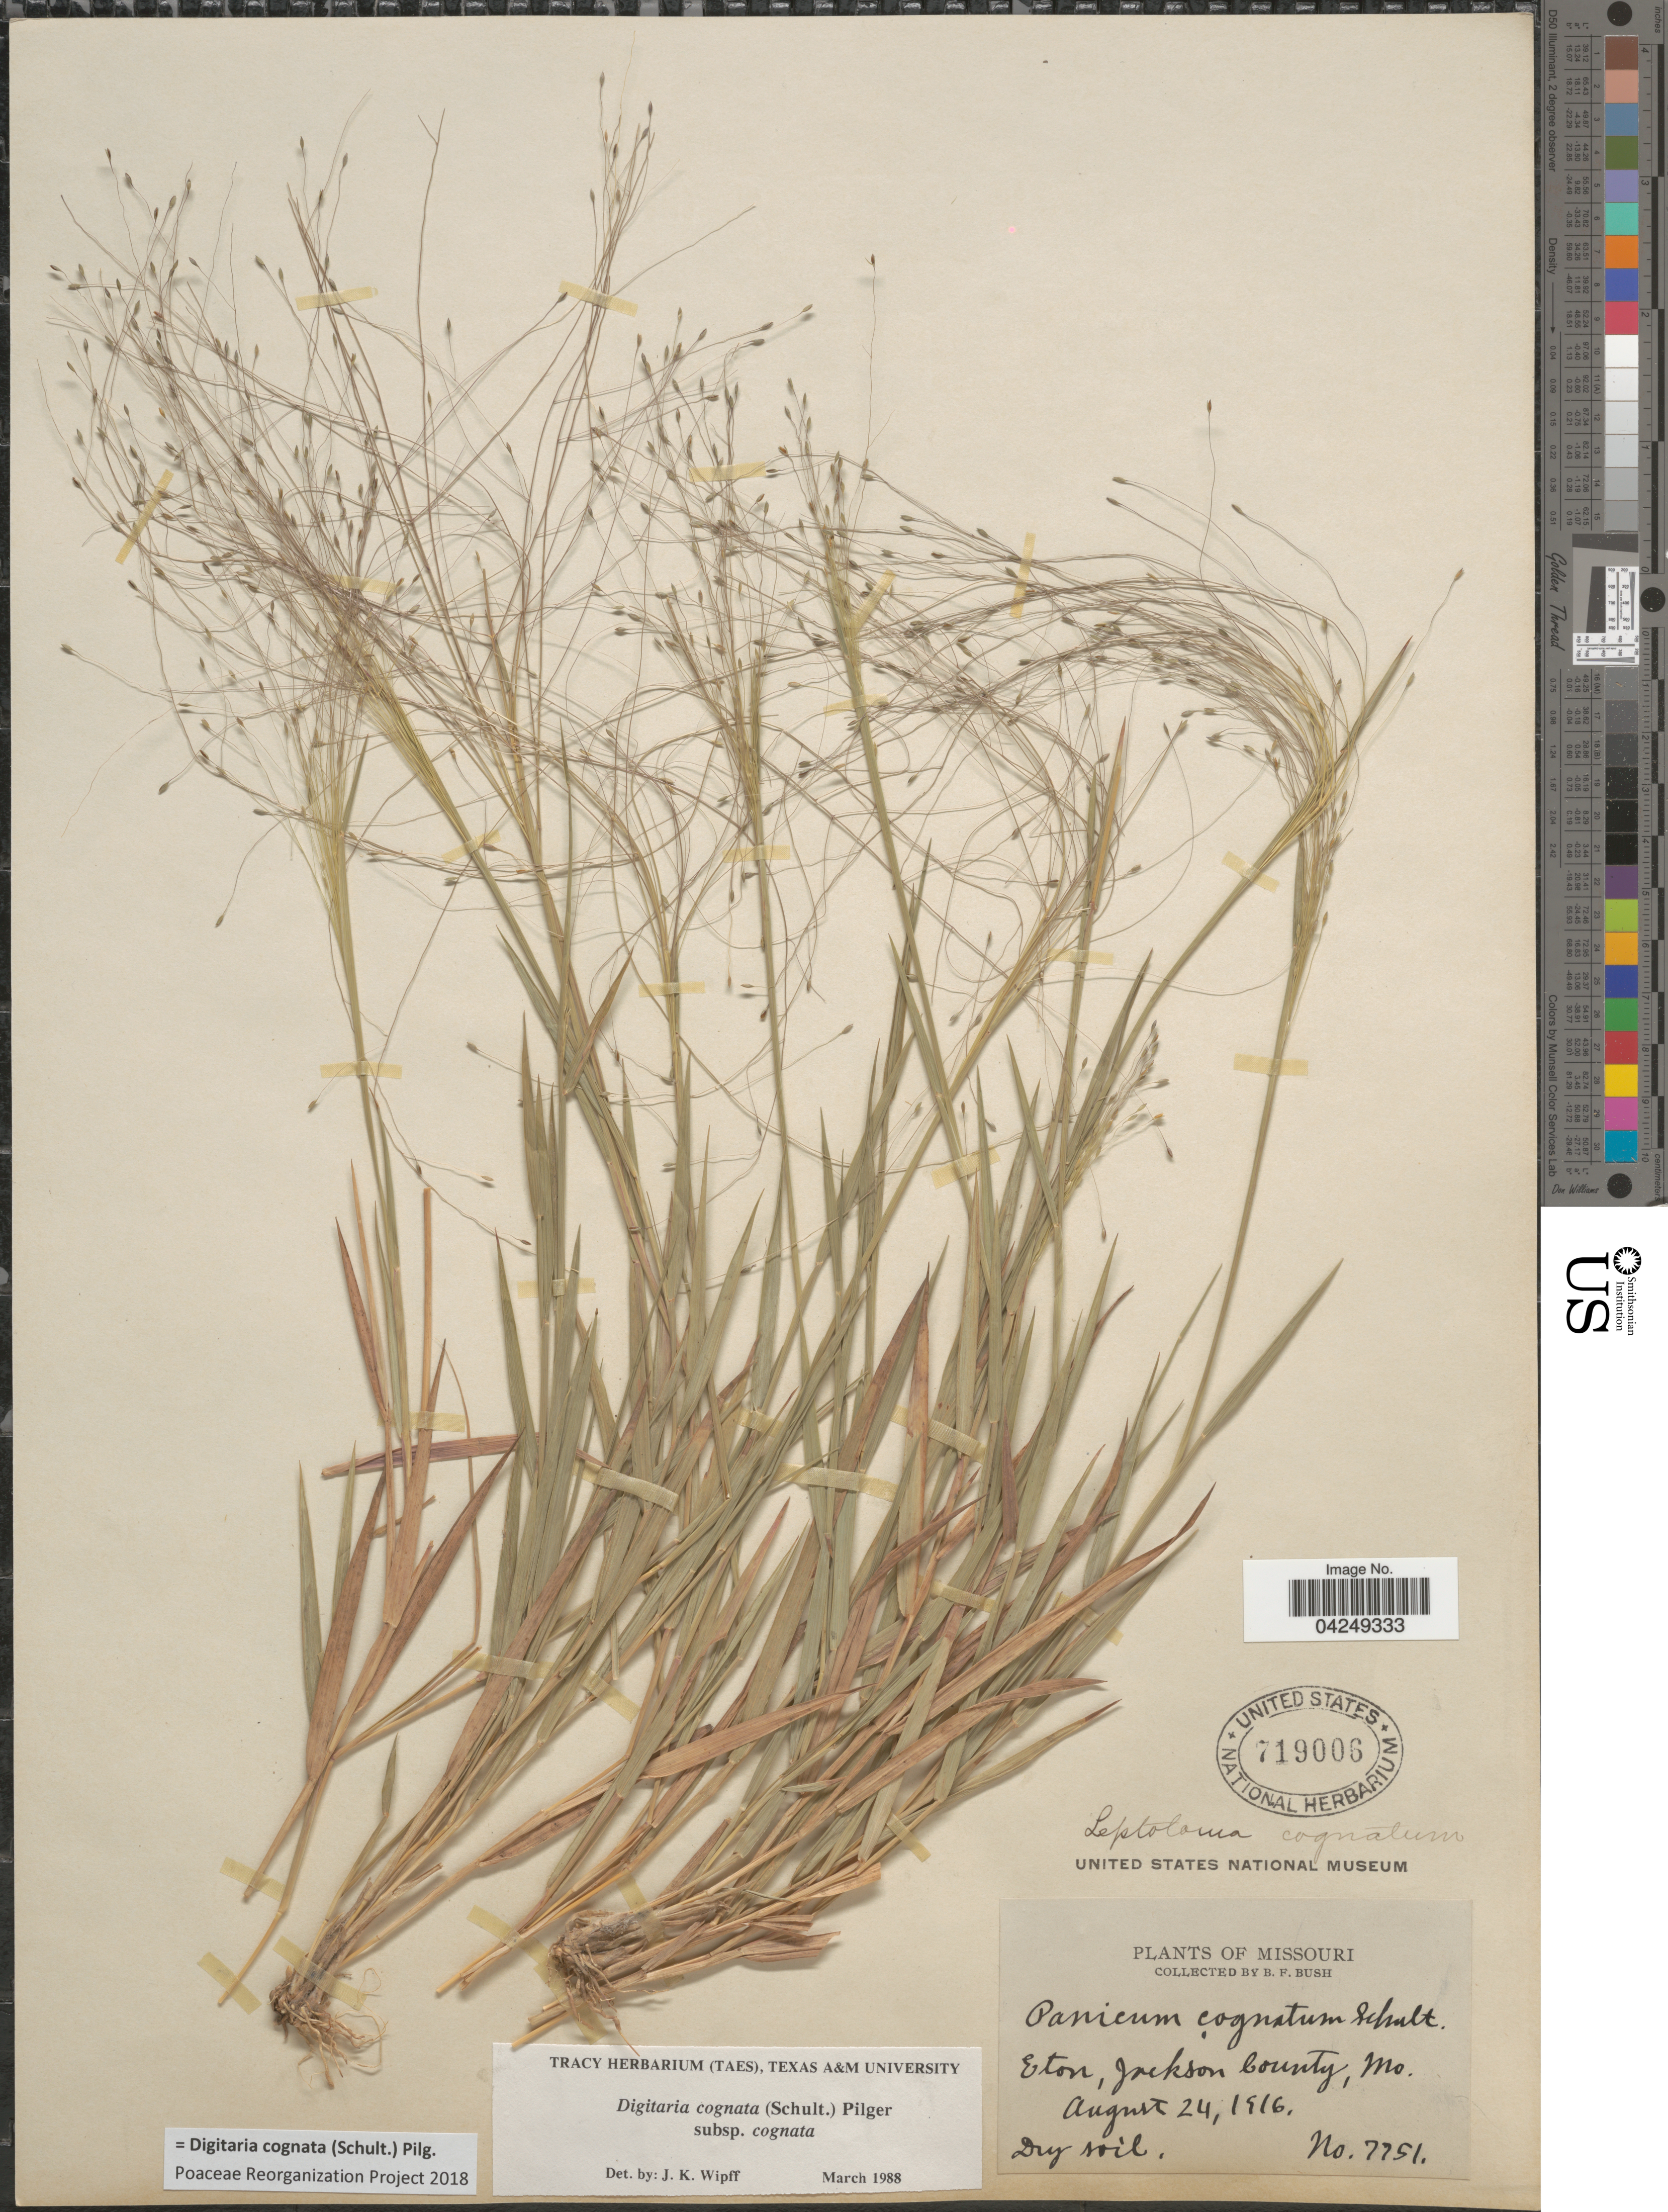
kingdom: Plantae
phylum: Tracheophyta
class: Liliopsida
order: Poales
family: Poaceae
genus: Digitaria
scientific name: Digitaria cognata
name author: (Scult.) Pilg.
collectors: B. F. Bush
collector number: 7751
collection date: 1916-08-24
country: United States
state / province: Missouri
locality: Eton, Jackson County.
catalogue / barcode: US 719006